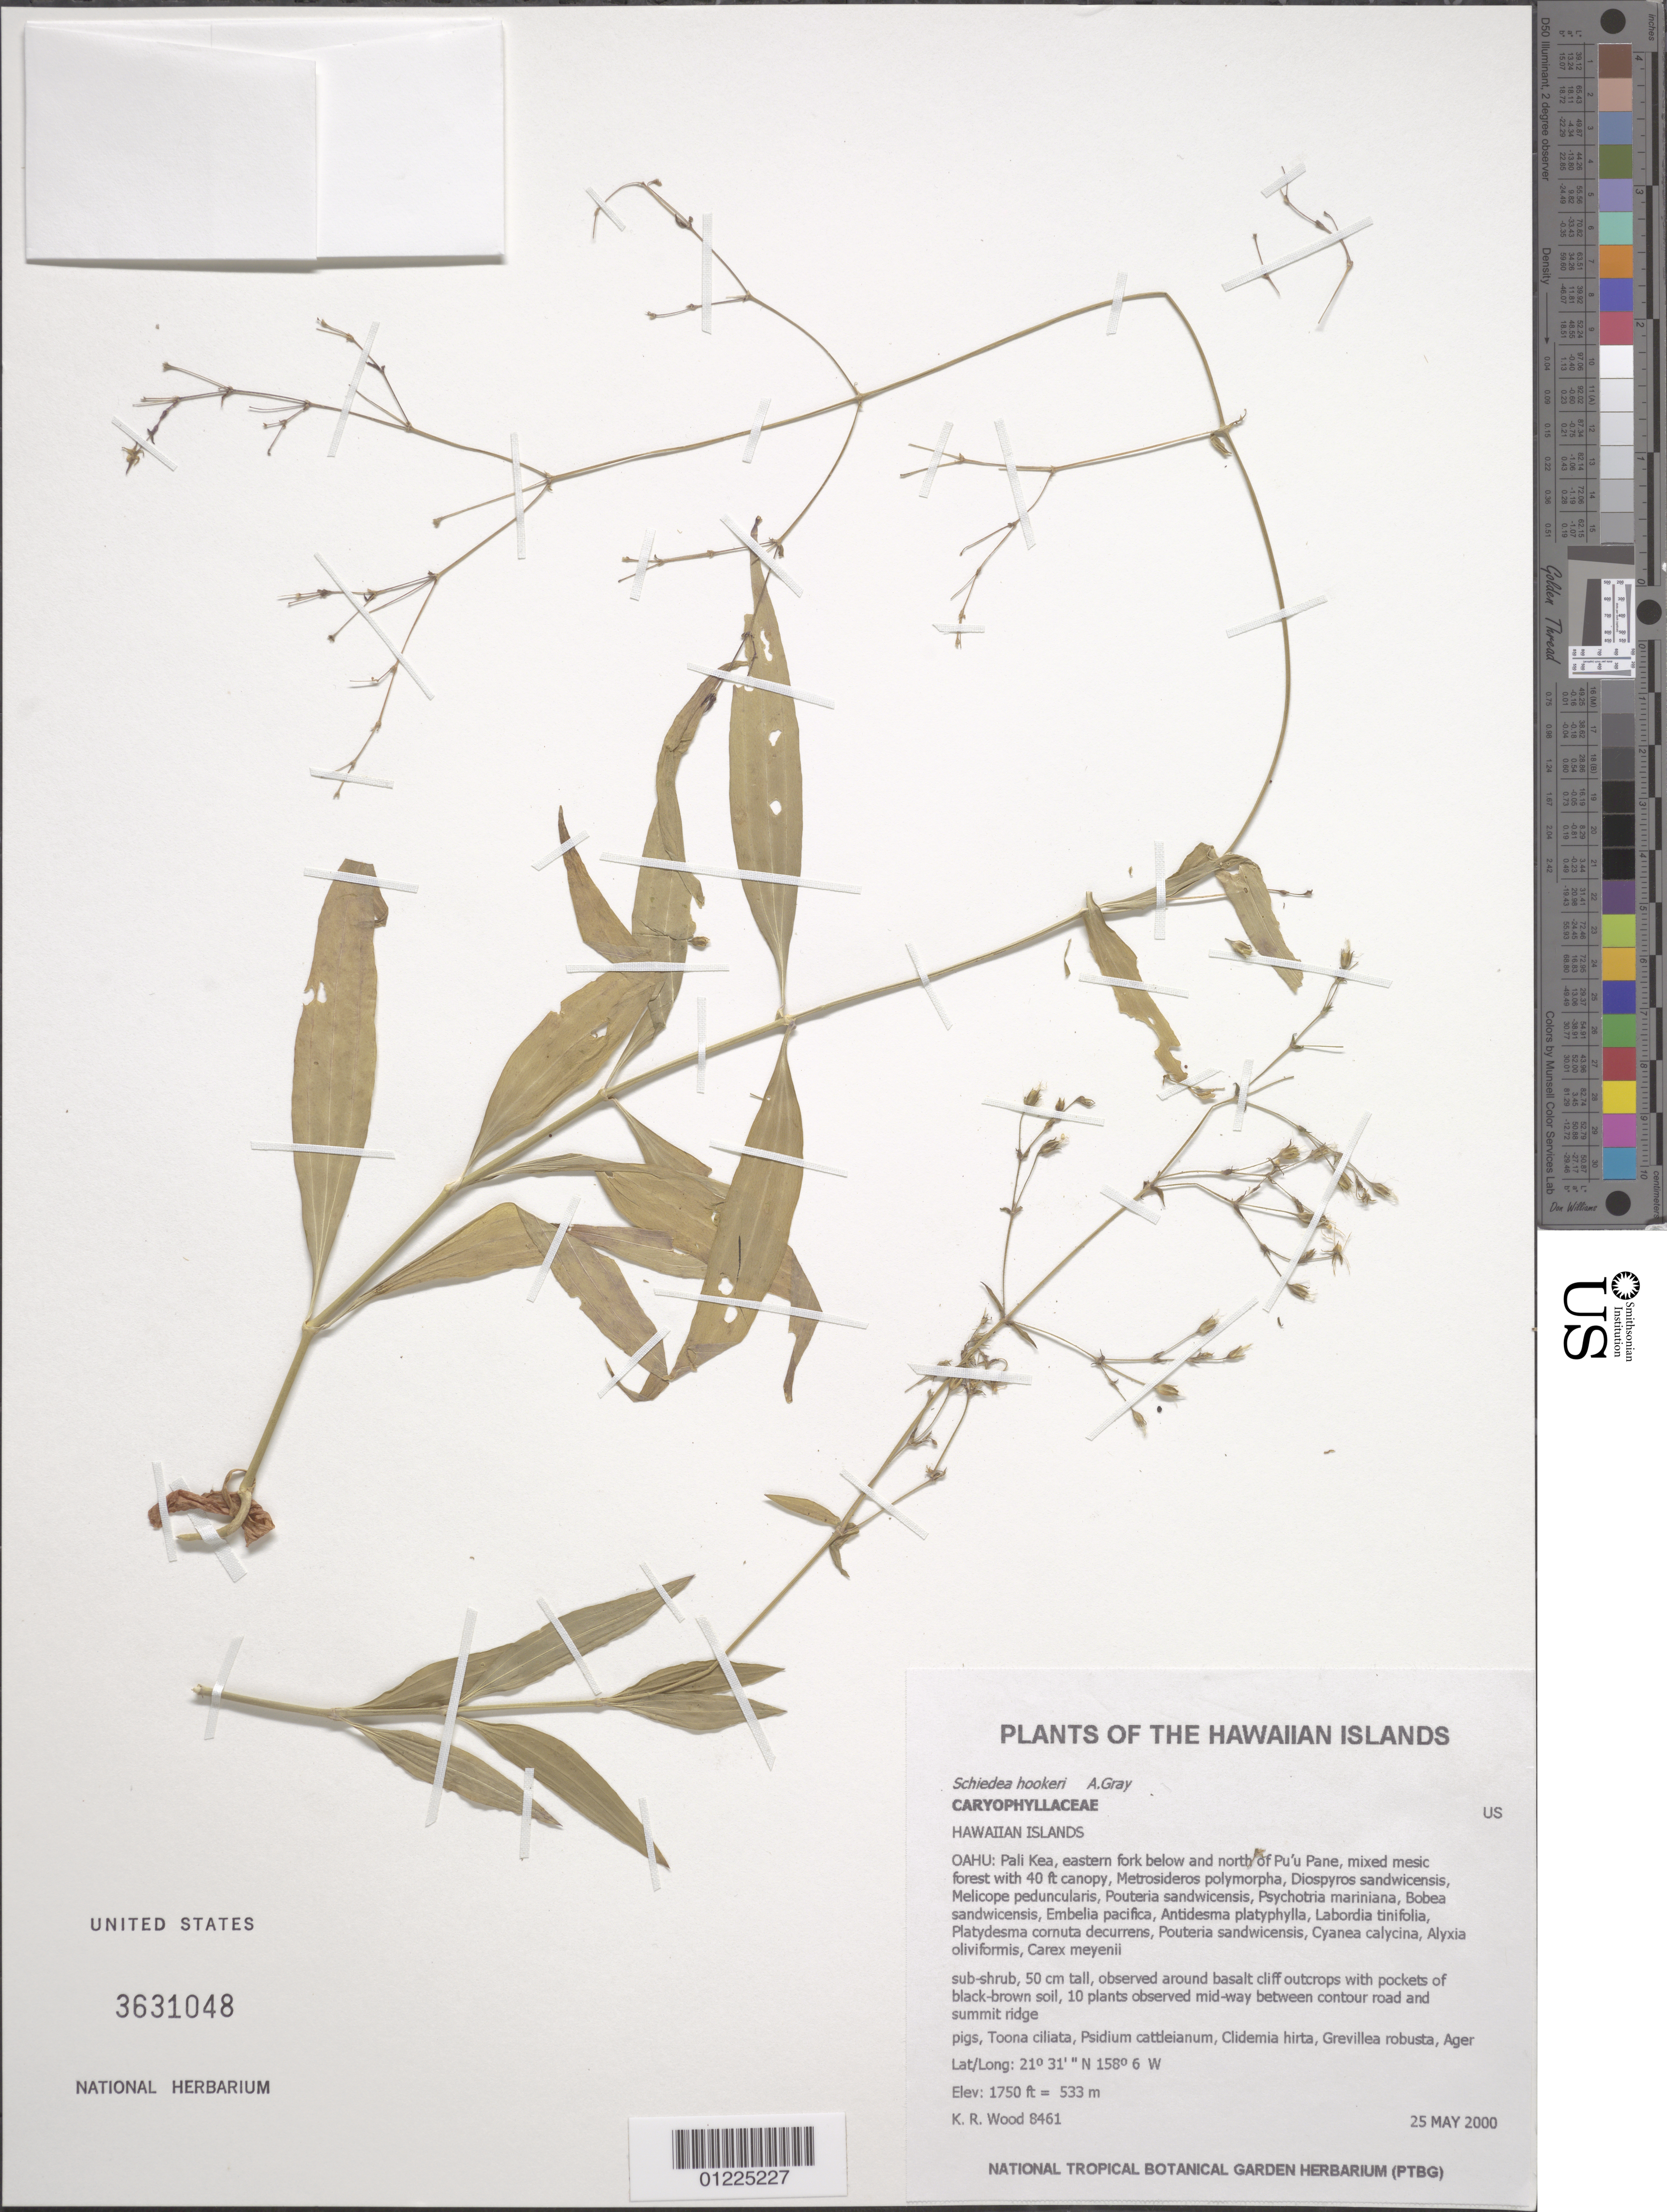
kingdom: Plantae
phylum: Tracheophyta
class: Magnoliopsida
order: Caryophyllales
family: Caryophyllaceae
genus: Schiedea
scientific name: Schiedea hookeri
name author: A. Gray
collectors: K. R. Wood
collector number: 8461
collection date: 2000-05-25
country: United States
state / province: Hawaii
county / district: Honolulu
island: Oahu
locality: Pali Kea, eastern fork below and north of Pu'u Pane.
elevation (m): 533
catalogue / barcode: US 3631048